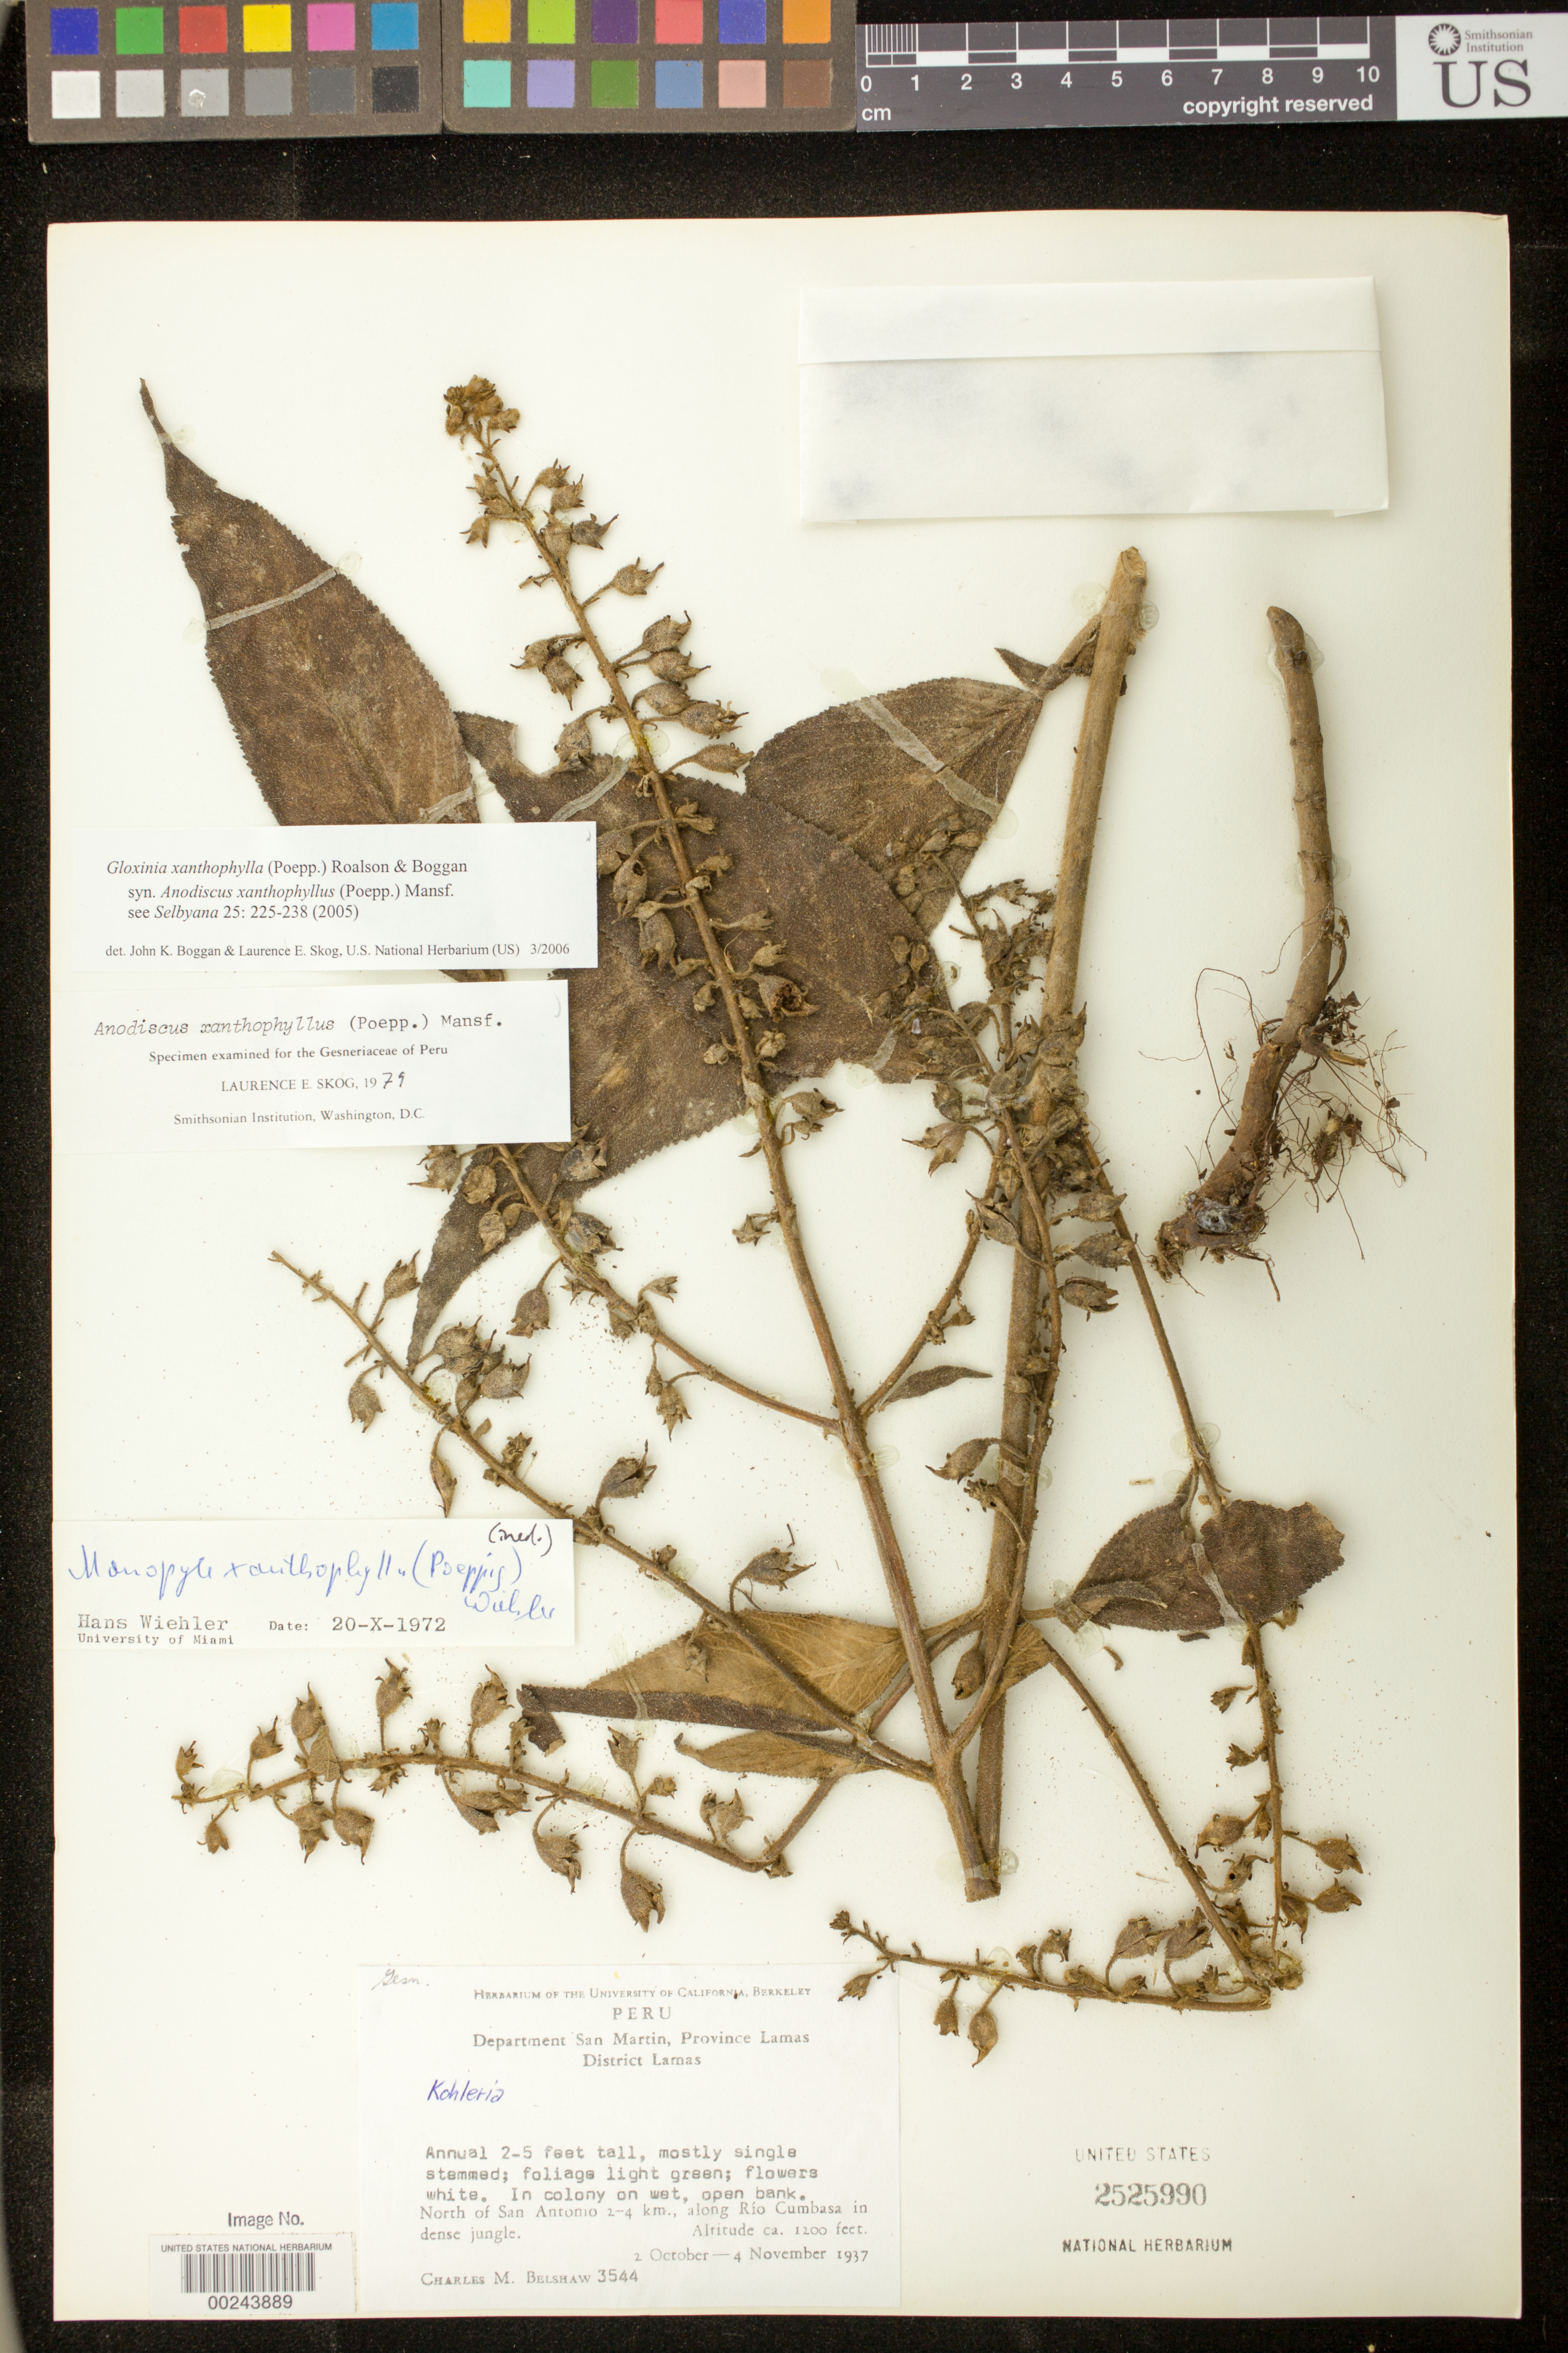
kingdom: Plantae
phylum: Tracheophyta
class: Magnoliopsida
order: Lamiales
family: Gesneriaceae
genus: Gloxinia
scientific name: Gloxinia xanthophylla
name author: (Poepp.) Roalson & Boggan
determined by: Boggan, J. K.; Skog, L. E.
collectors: C. Shaw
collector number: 3544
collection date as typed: Oct-Nov 1937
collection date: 1937-10/1937-11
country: Peru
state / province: San Martín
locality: Prov. Lamas, District Lamas; N of San Antonio 2-4 km, along Río Cumbasa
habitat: in dense jungle; In colony on wet, open bank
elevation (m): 366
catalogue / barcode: US 2525990